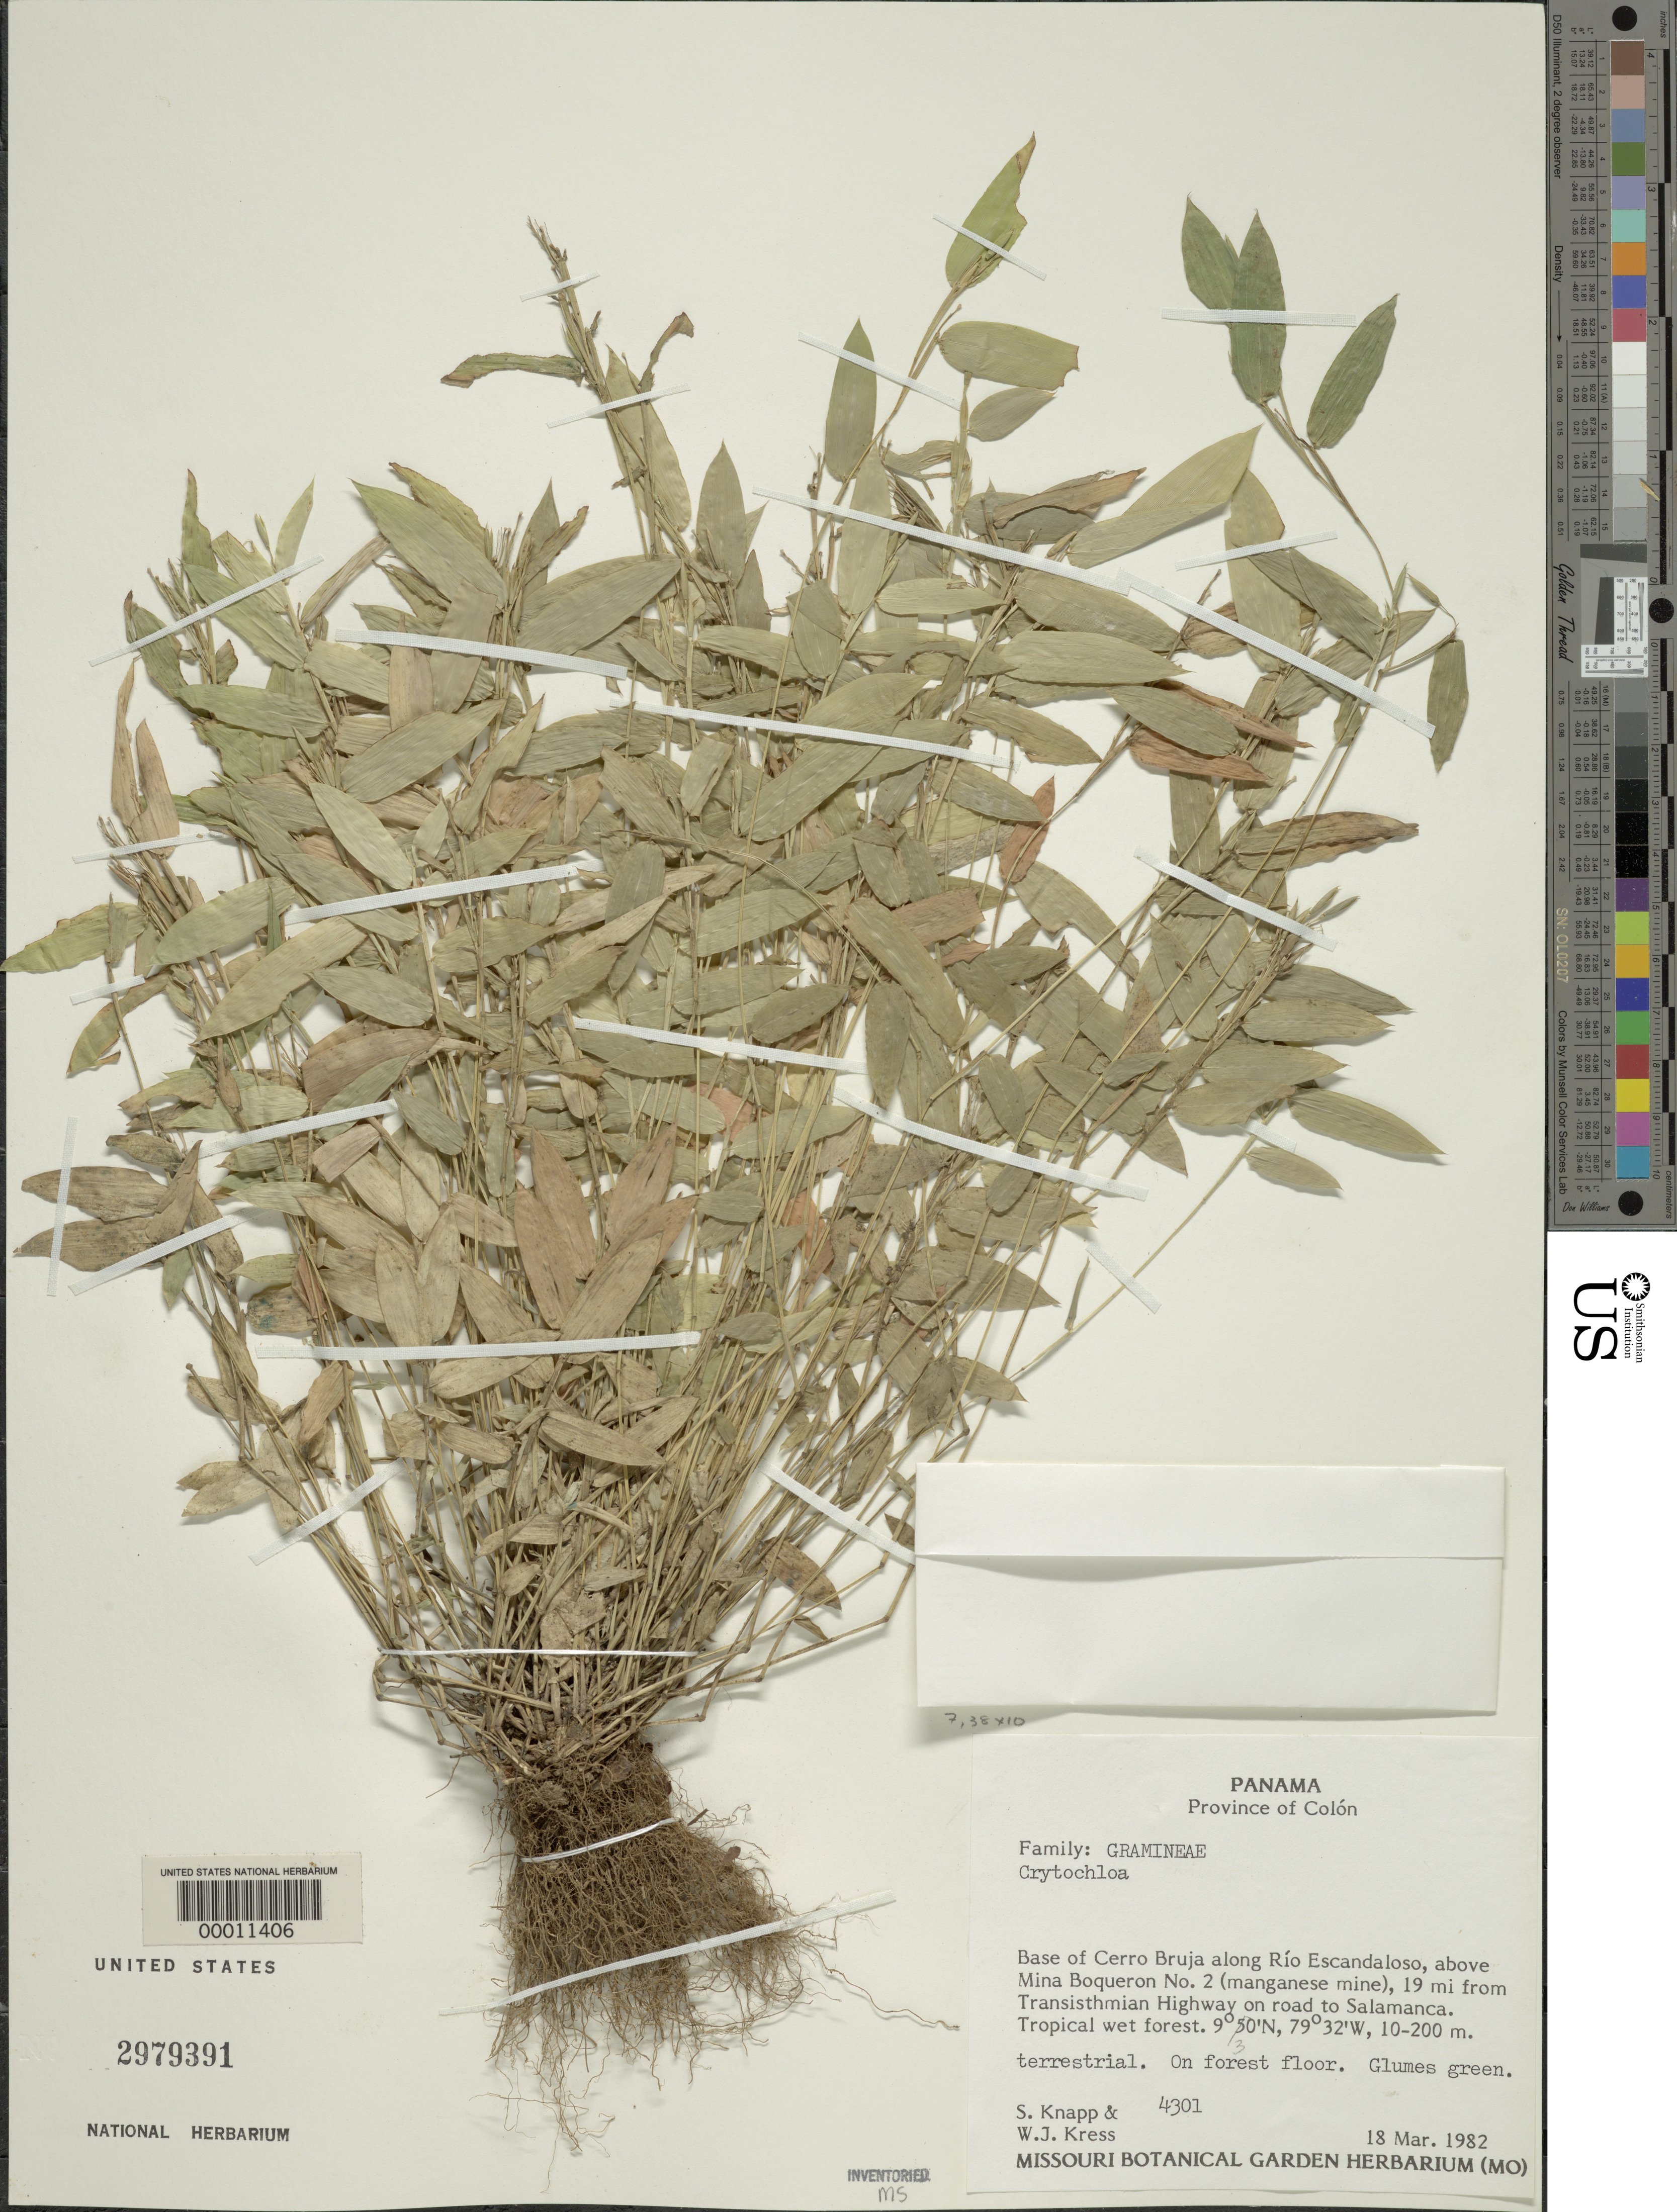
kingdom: Plantae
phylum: Tracheophyta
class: Liliopsida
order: Poales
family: Poaceae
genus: Cryptochloa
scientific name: Cryptochloa sp.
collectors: S. Knapp & W. J. Kress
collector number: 4301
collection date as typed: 18 Mar 1982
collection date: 1982-03-18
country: Panama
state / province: Colón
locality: Cerro Bruja, Rio Escandaloso, Mina Boqueron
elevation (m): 10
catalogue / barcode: US 2979391